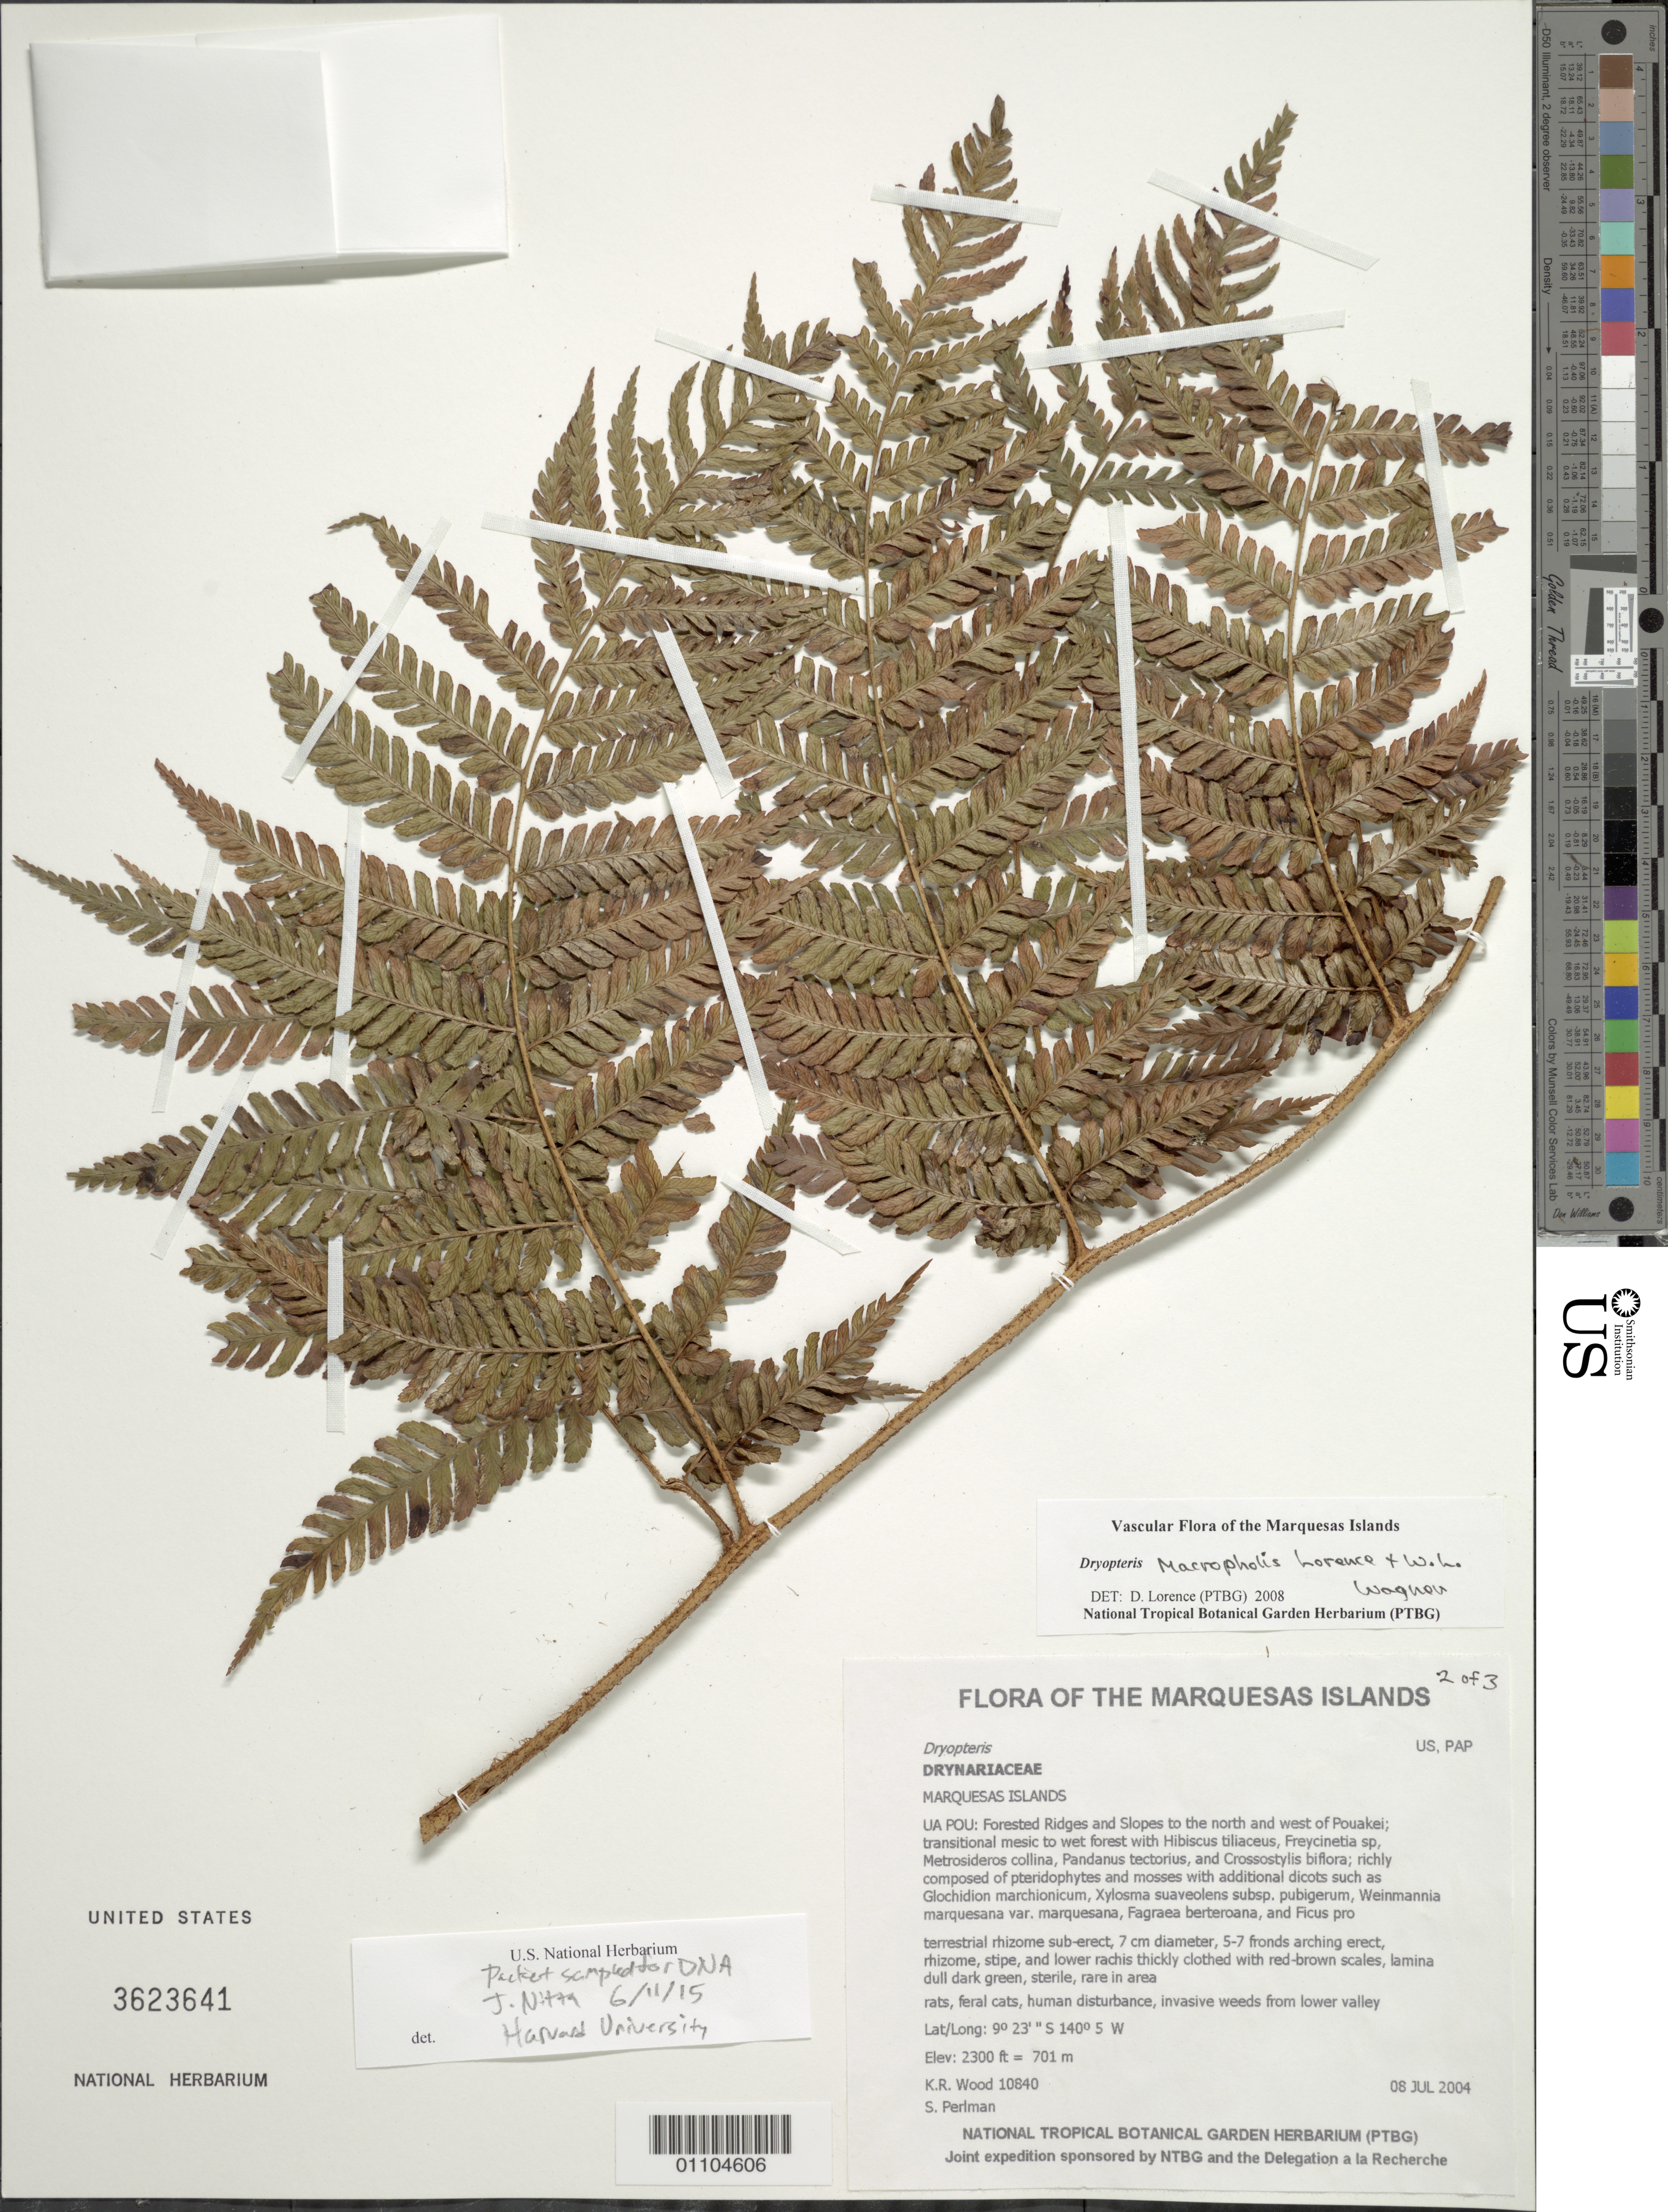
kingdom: Plantae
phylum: Tracheophyta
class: Polypodiopsida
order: Polypodiales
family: Dryopteridaceae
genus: Dryopteris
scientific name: Dryopteris macropholis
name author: Lorence & W.L. Wagner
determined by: Lorence, David H., (PTBG), National Tropical Botanical Garden (UNITED STATES)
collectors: K. R. Wood & S. P. Perlman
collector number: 10840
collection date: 2004-07-08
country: French Polynesia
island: Ua Pou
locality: Forested Ridges and Slopes to the north and west of Pouakei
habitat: Transitional mesic to wet forest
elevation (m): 701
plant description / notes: Rats, feral cats, human disturbance, invasive weeds from lower valley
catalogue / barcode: US 3623641